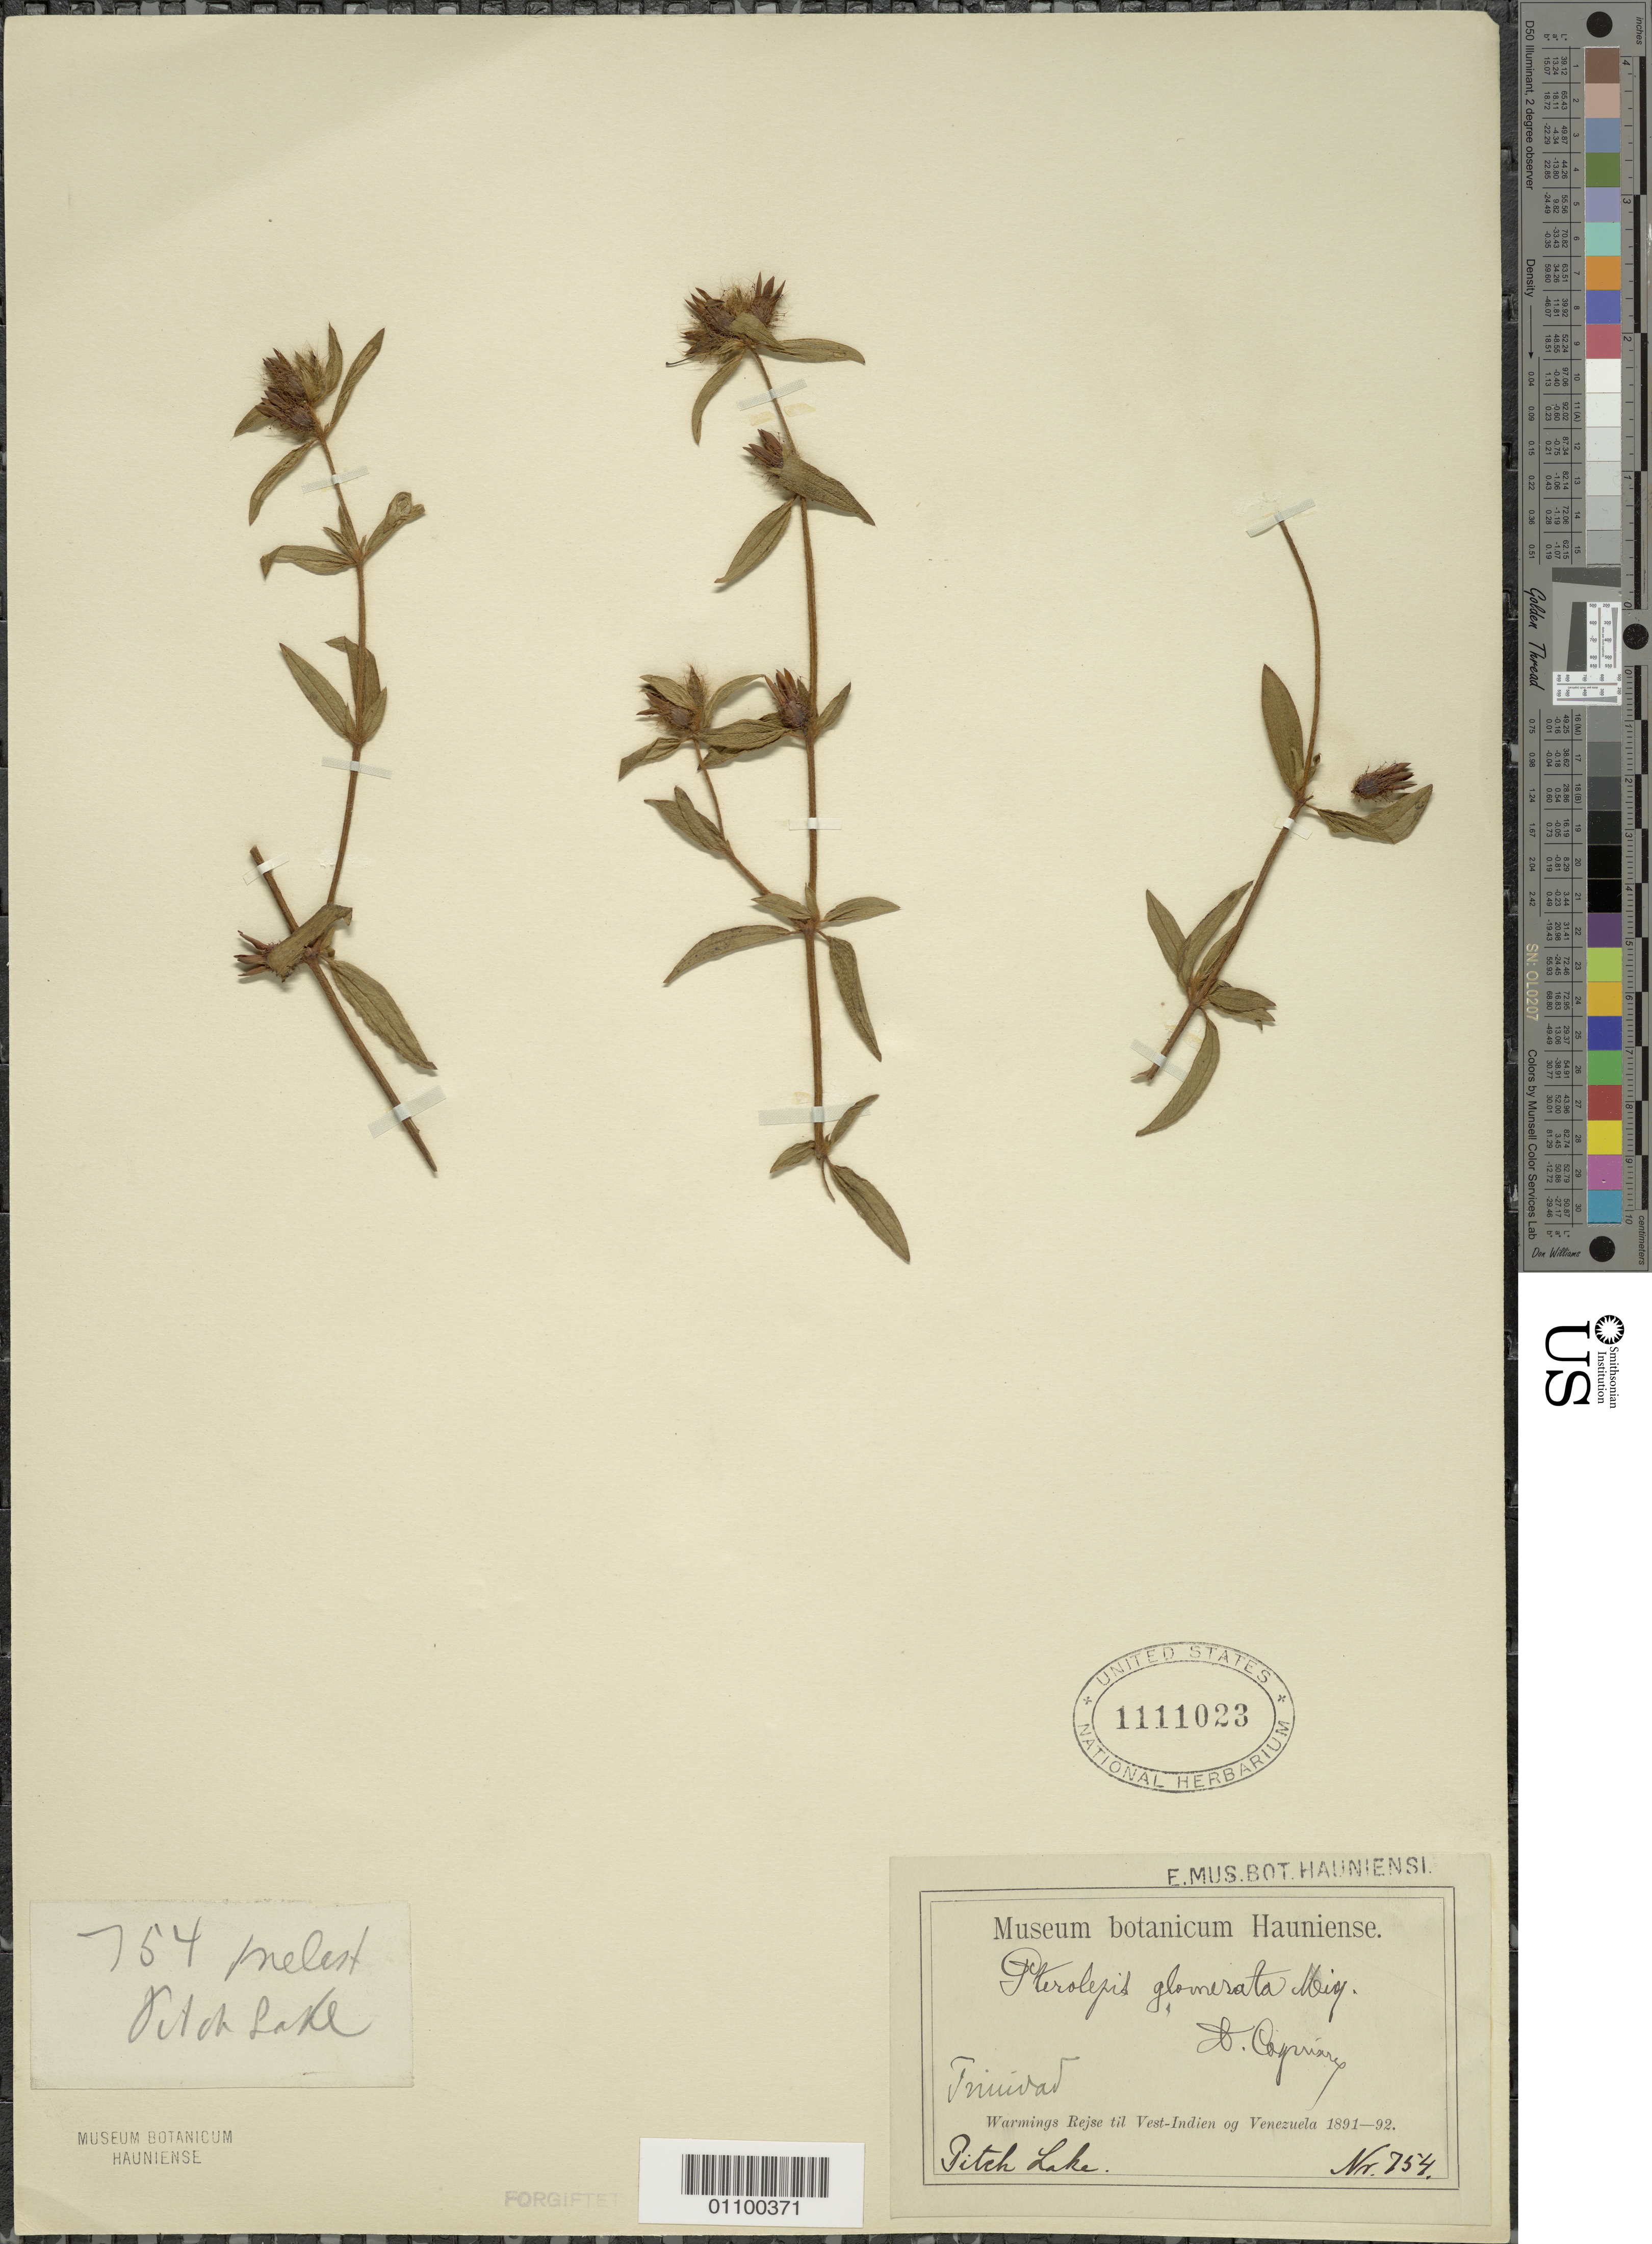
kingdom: Plantae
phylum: Tracheophyta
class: Magnoliopsida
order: Myrtales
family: Melastomataceae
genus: Pterolepis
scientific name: Pterolepis glomerata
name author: (Rottb.) Miq.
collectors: Warming, --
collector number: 754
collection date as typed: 01 Jan 1892 to 31 Dec 1892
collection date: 1892-01-01/1892-12-31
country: Trinidad and Tobago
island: Trinidad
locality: Pitch Lake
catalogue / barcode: US 1111023